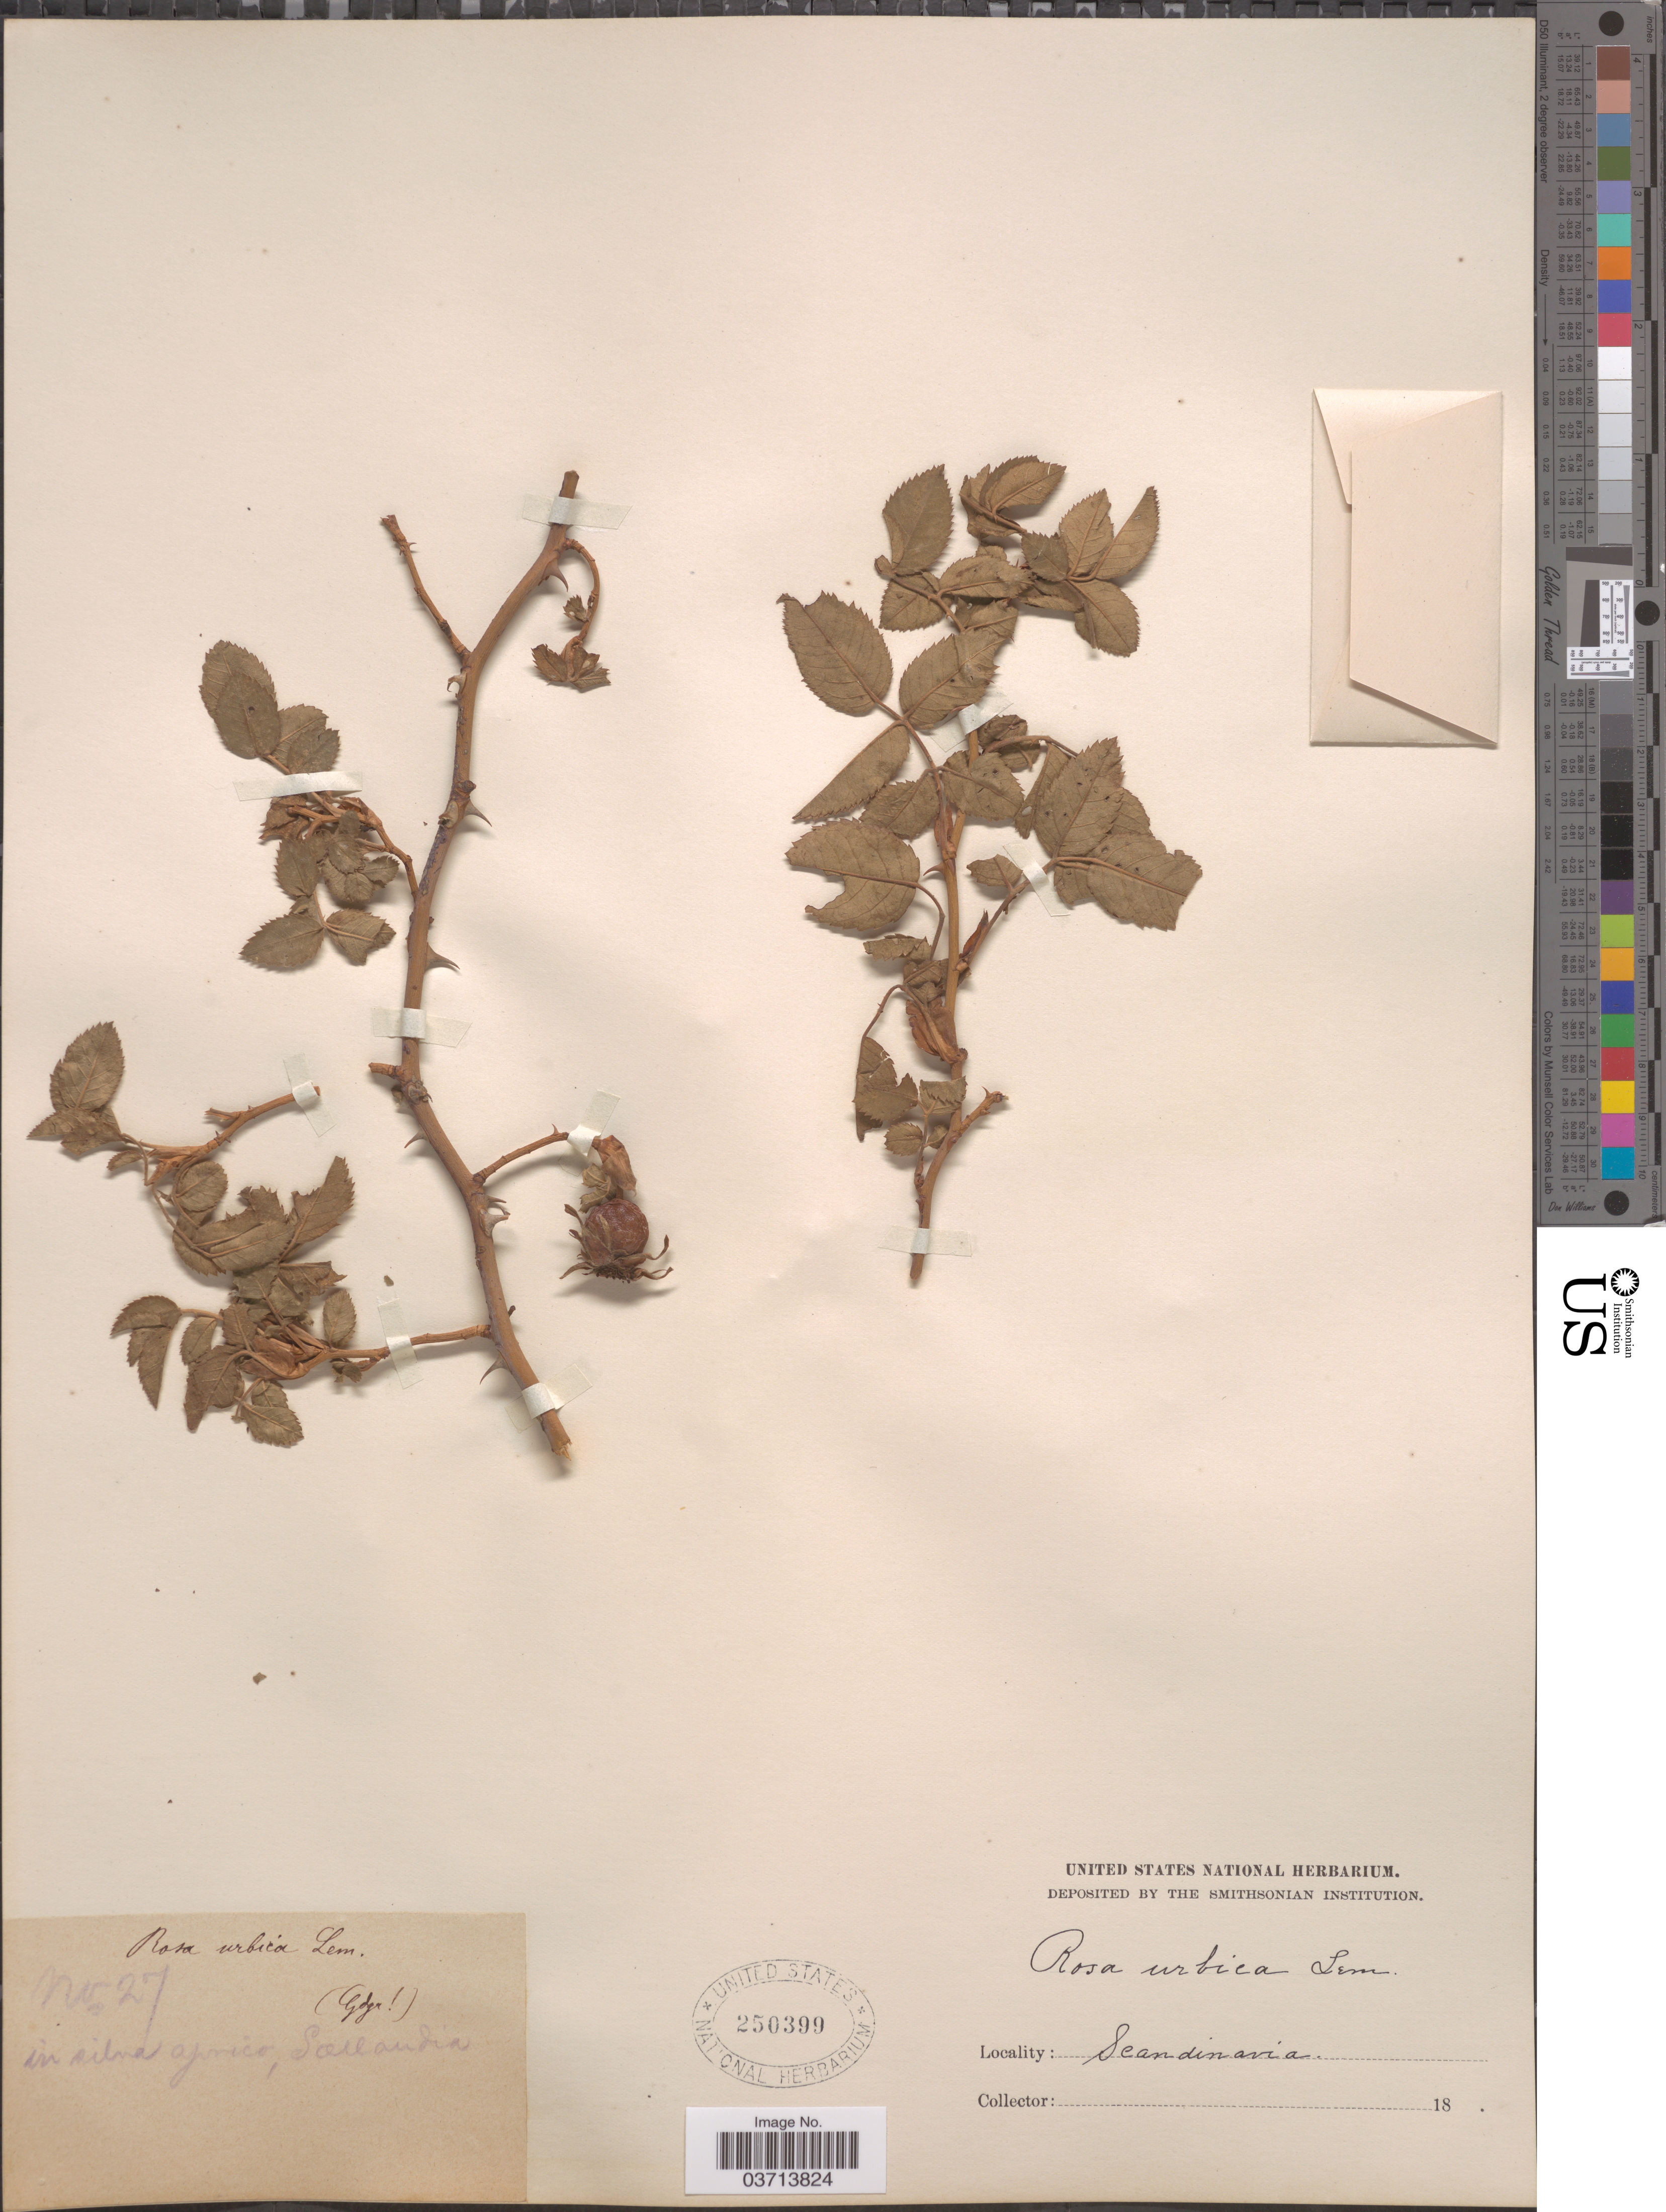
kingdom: Plantae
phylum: Tracheophyta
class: Magnoliopsida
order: Rosales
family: Rosaceae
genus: Rosa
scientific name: Rosa urbica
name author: Léman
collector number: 27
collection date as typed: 18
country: Sweden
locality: In silva aprico, Sallandia. Scandinavia.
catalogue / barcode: US 250399